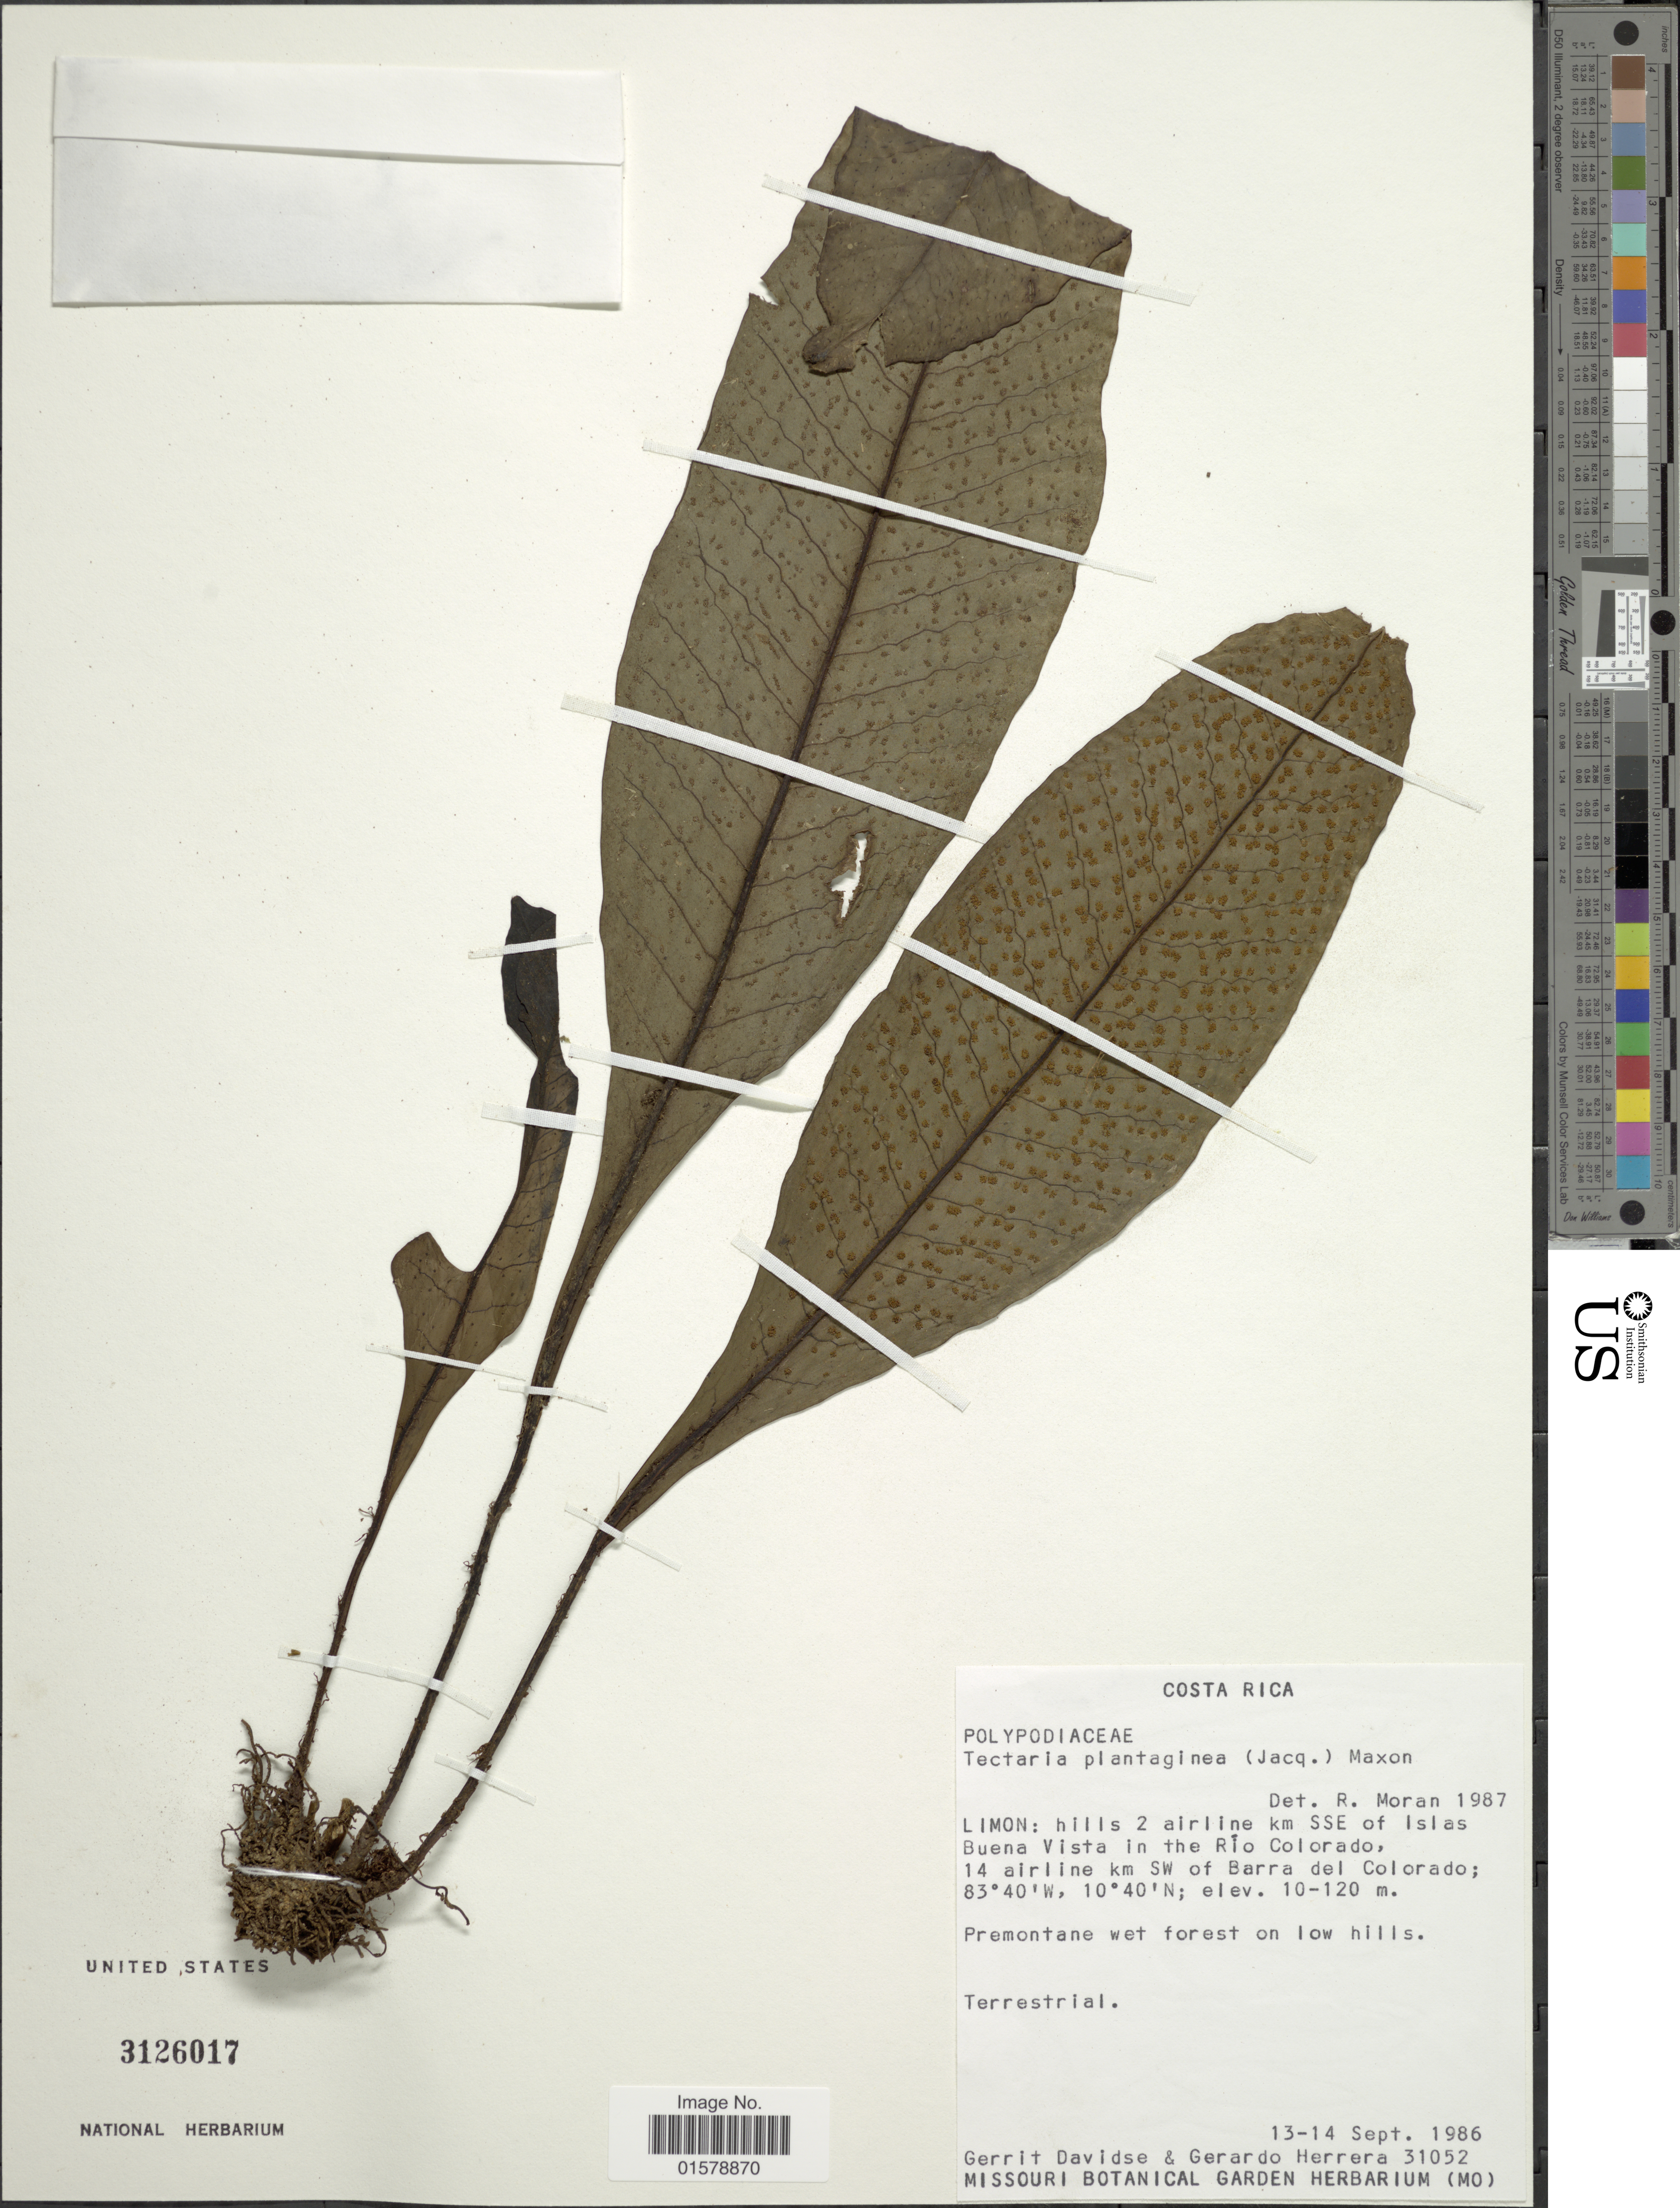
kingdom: Plantae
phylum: Tracheophyta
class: Polypodiopsida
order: Polypodiales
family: Tectariaceae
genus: Tectaria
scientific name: Tectaria plantaginea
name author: (Jacq.) Maxon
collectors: G. Davidse & G. Herrera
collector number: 31052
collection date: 1986-09-13/1986-09-14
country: Costa Rica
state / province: Limón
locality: Hills 2 airline km SSE of Islas Buena Vista in the Rio Colorado, 14 airline km SW of Barra del Colorado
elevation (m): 10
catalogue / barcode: US 3126017